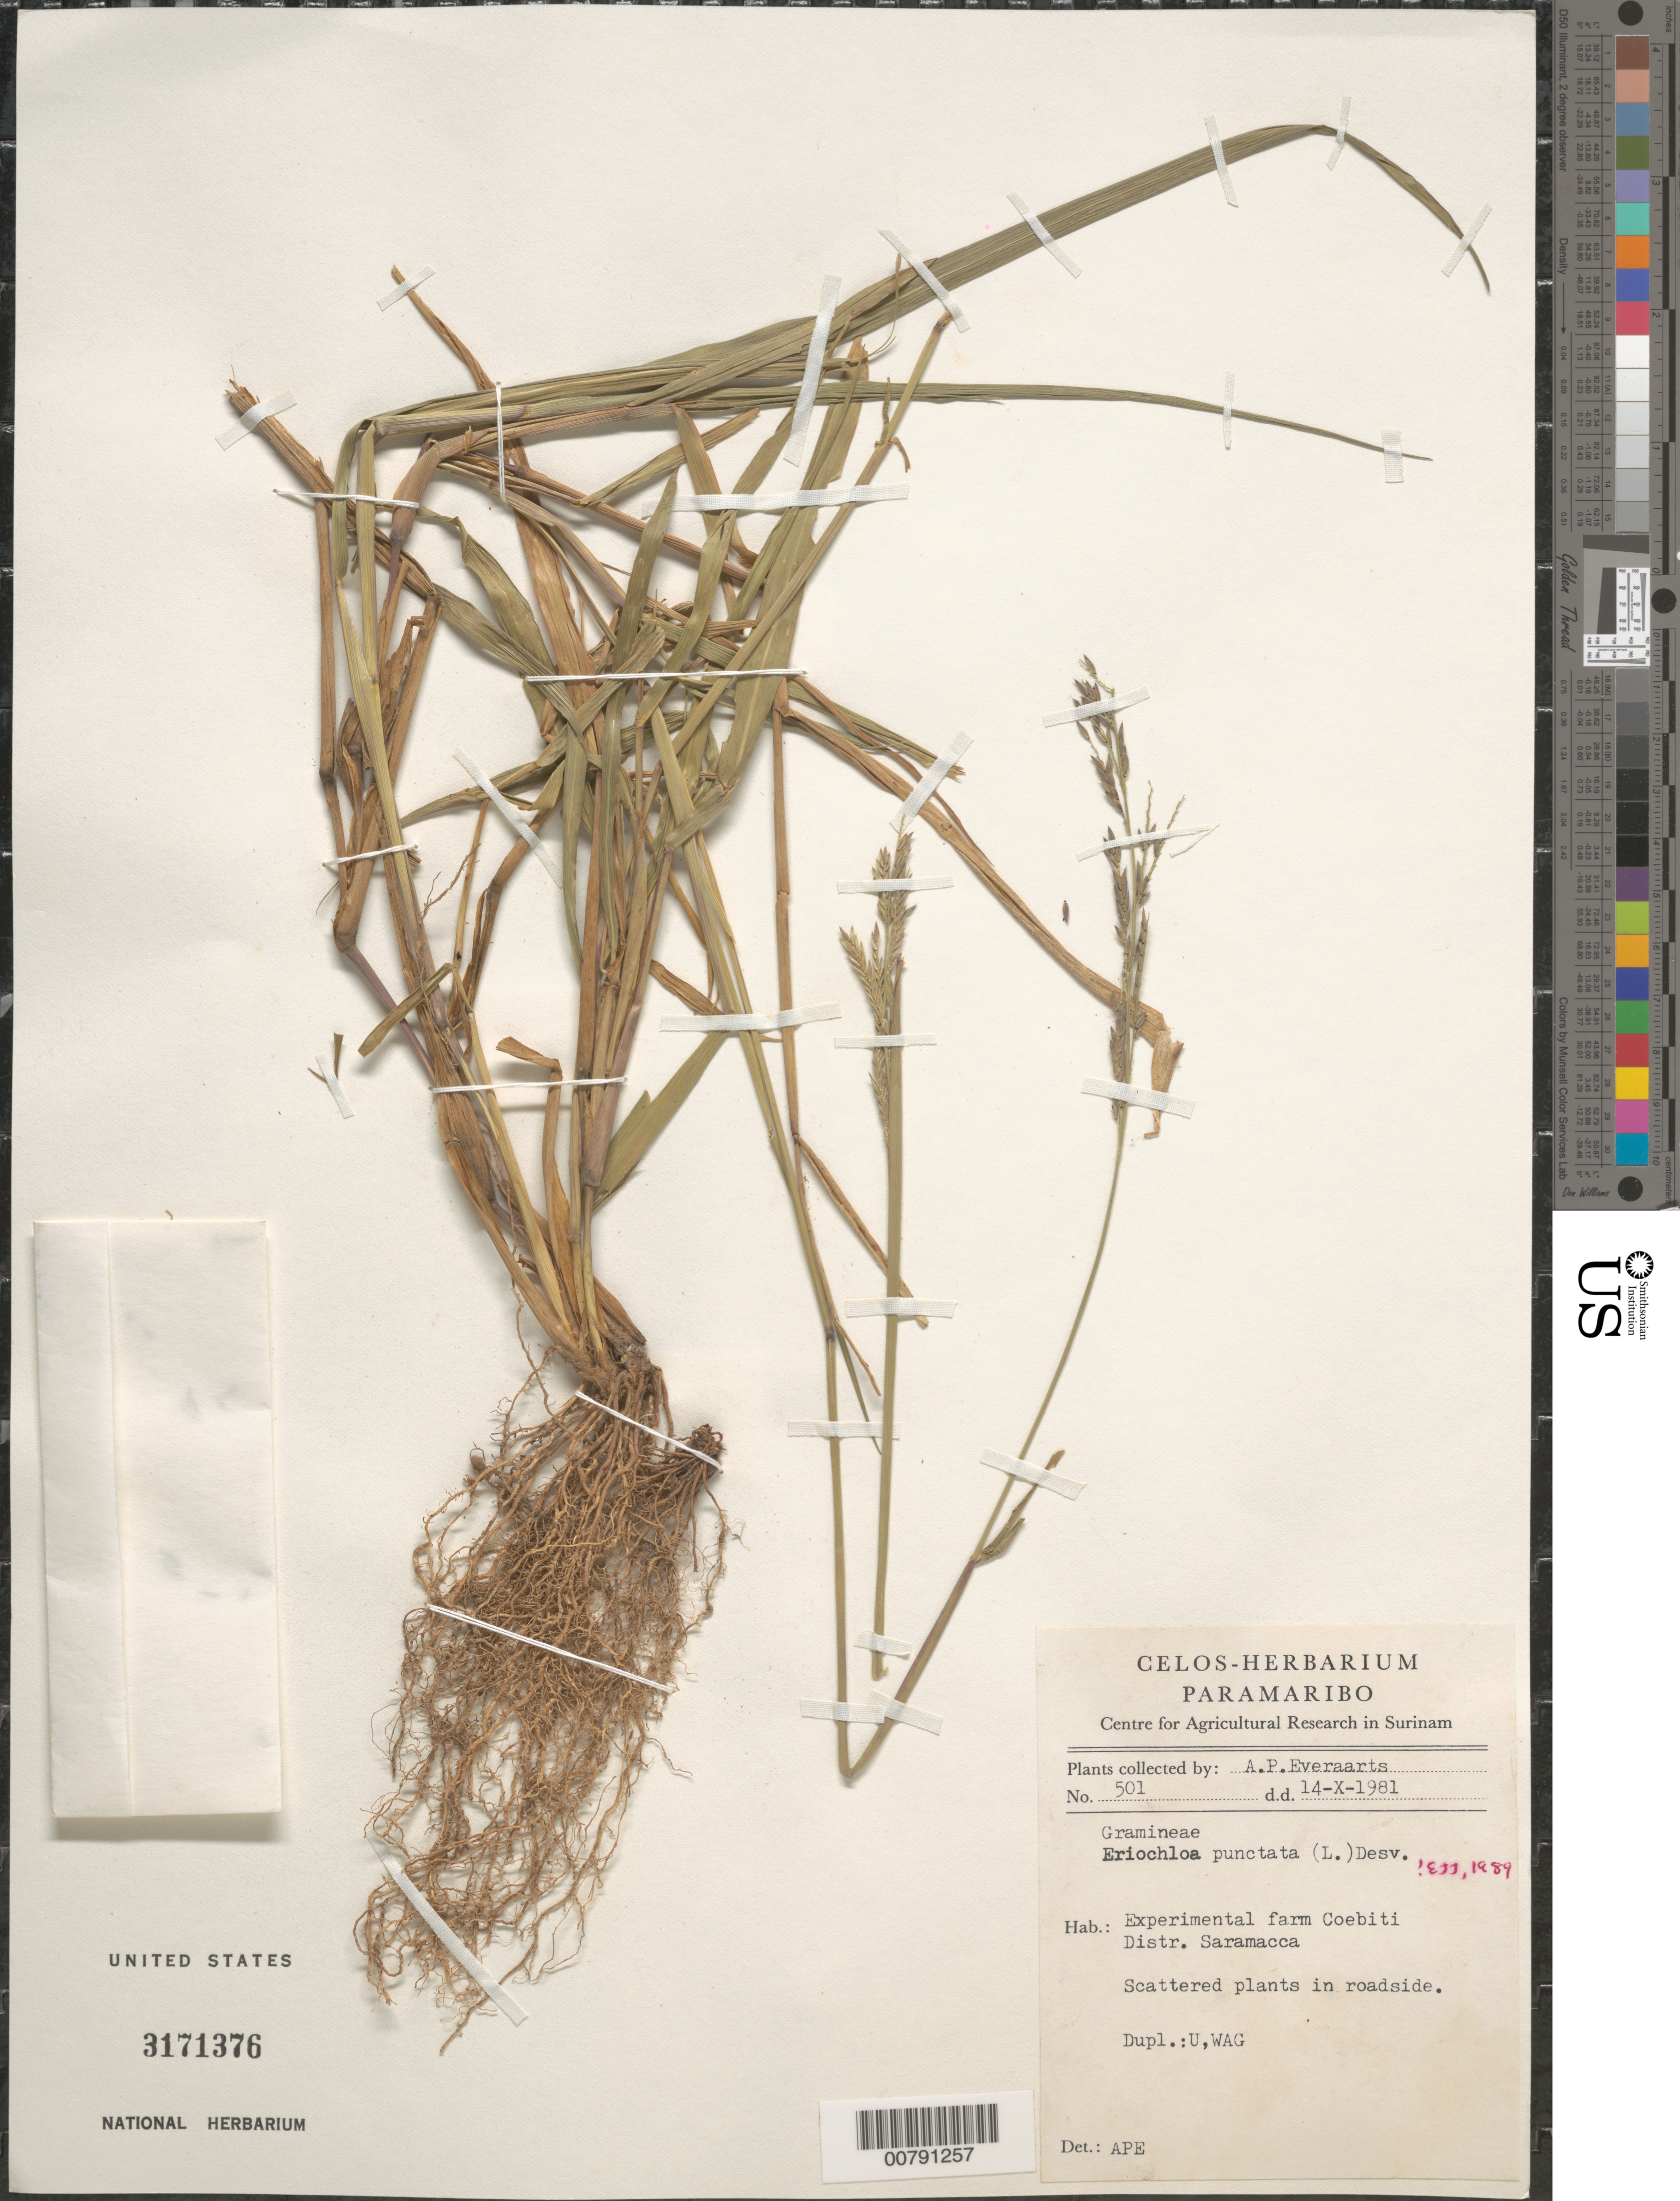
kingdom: Plantae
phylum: Tracheophyta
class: Liliopsida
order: Poales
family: Poaceae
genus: Eriochloa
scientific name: Eriochloa punctata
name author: (L.) Desv. ex Ham.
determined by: Judziewicz, E. J.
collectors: A. Everaarts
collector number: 501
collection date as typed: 14-Oct-81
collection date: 1981-10-14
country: Suriname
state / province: Saramacca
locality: Coebiti Experimental Farm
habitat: Roadside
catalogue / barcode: US 3171376